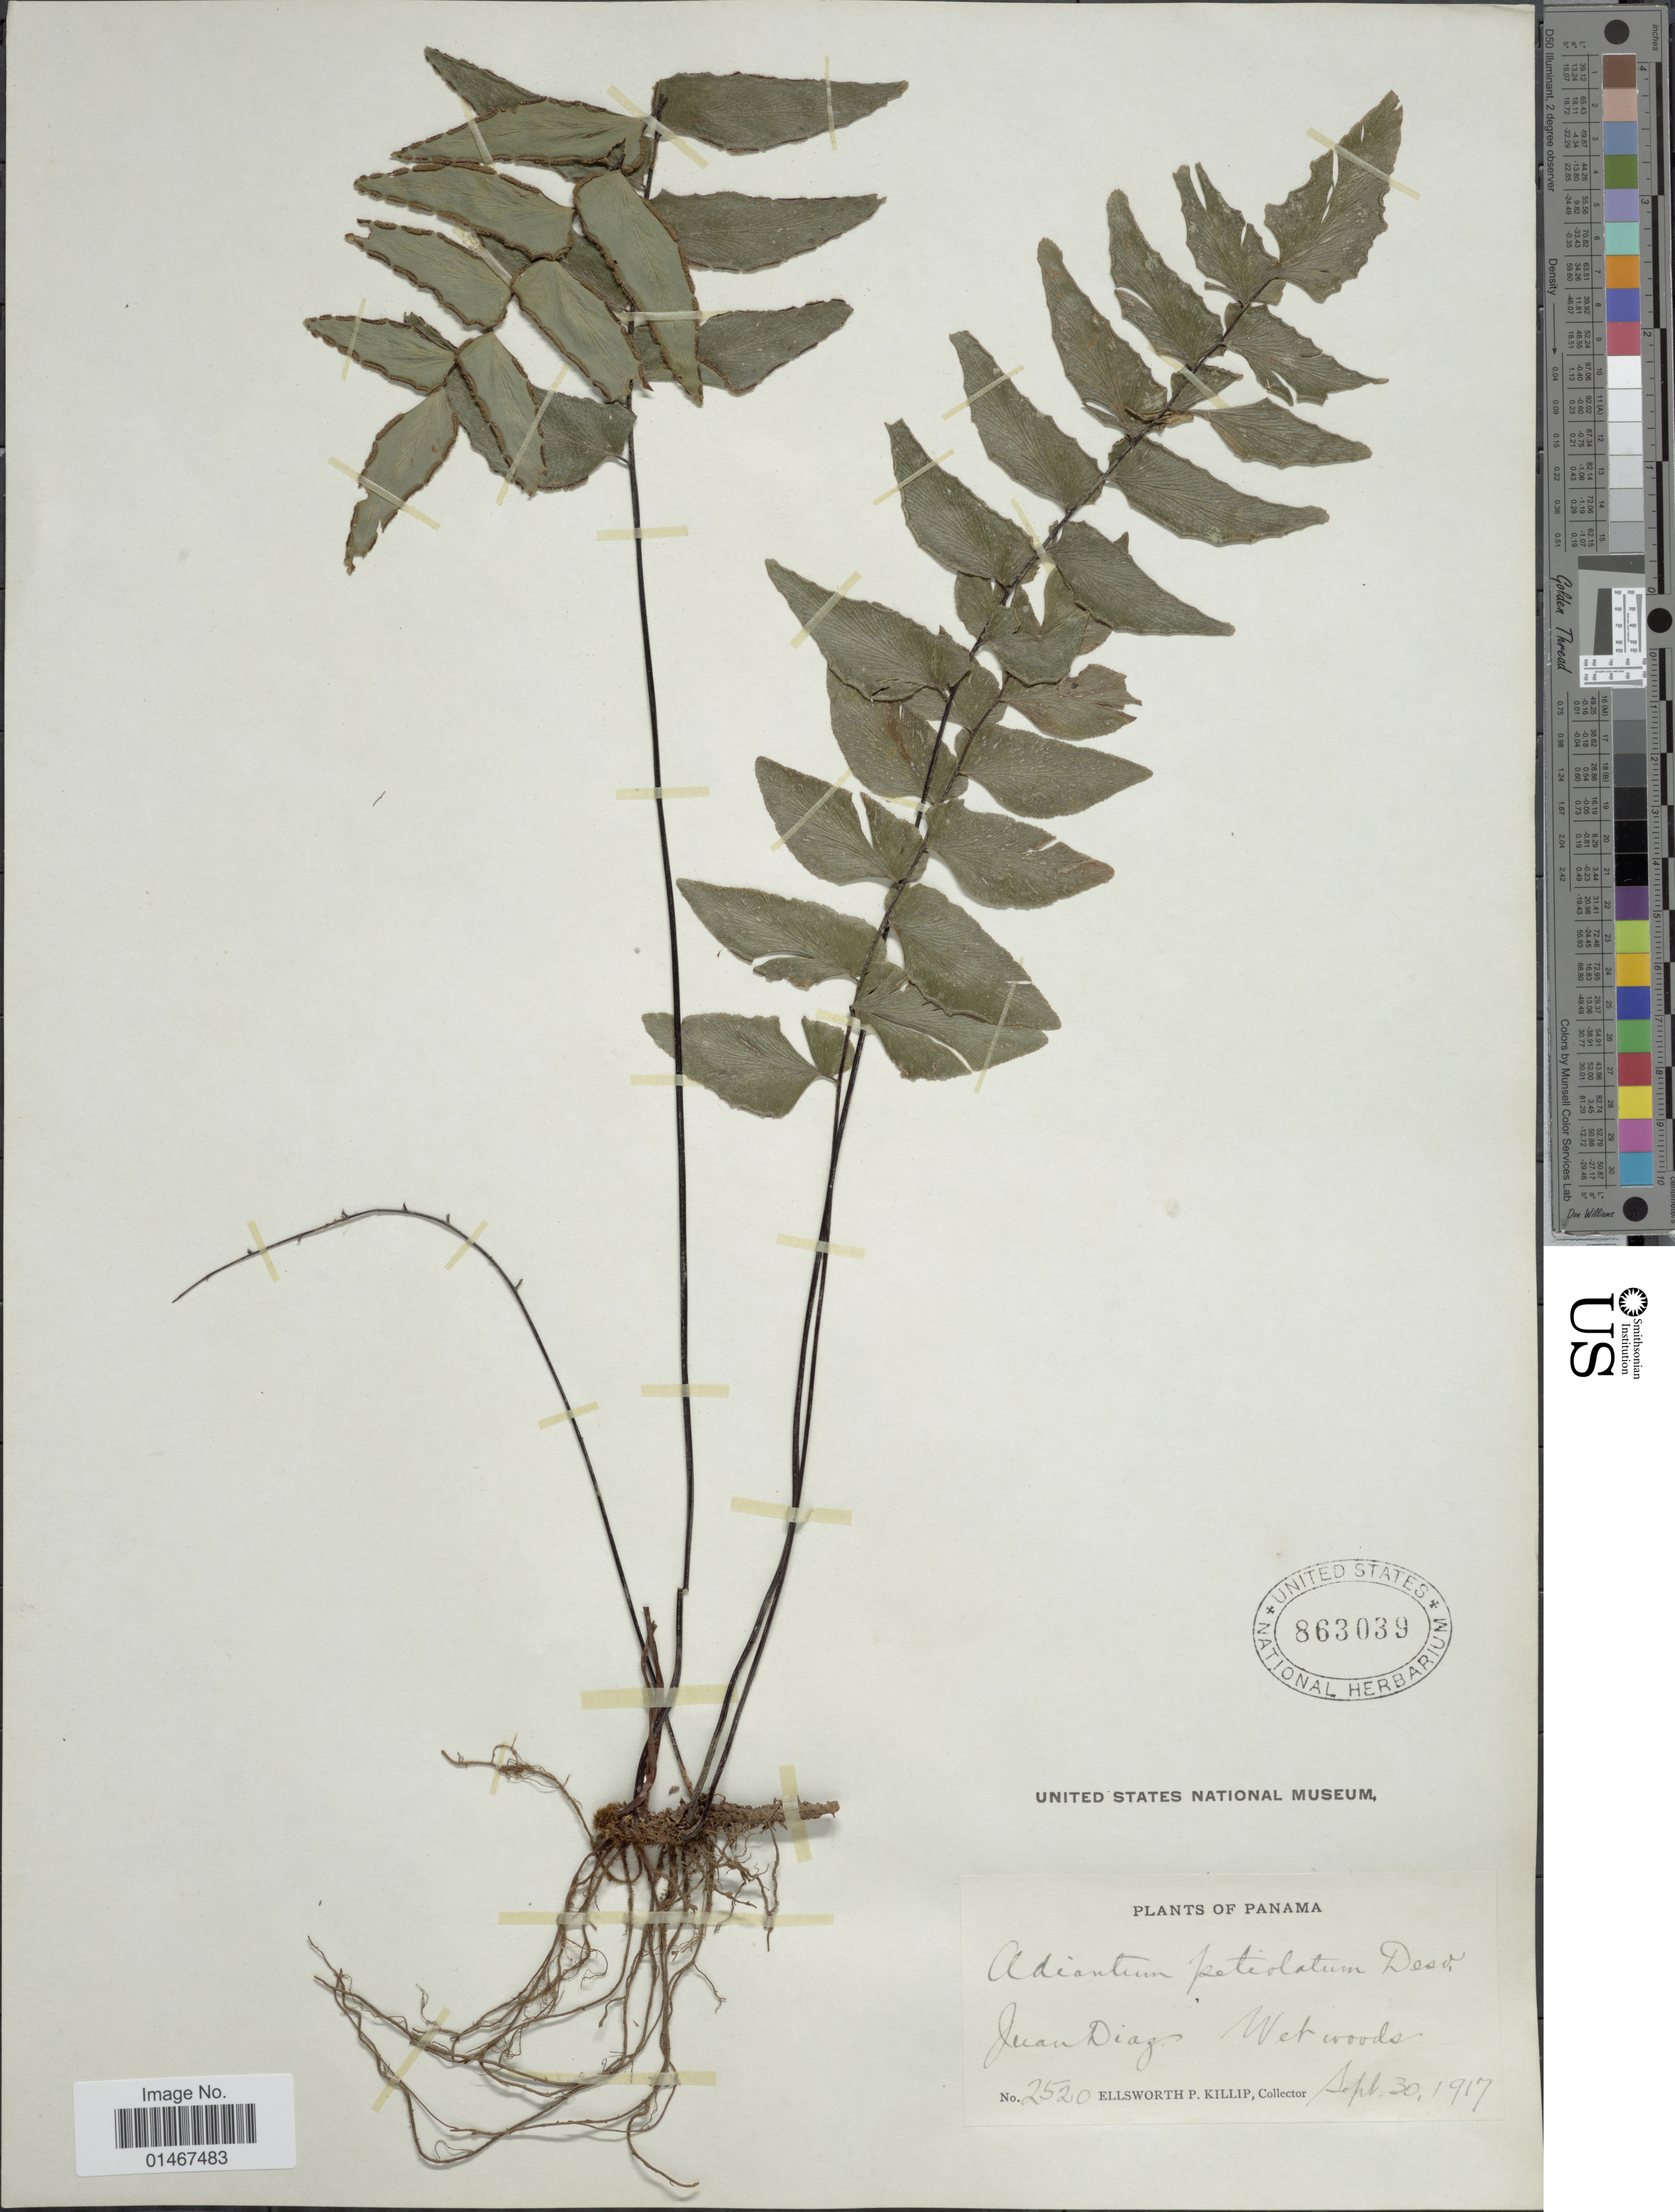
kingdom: Plantae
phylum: Tracheophyta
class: Polypodiopsida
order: Polypodiales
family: Pteridaceae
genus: Adiantum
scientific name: Adiantum petiolatum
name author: Desv.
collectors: E. P. Killip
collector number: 2520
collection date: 1917-04-30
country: Panama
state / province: Panamá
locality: Juan Diaz.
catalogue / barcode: US 863039